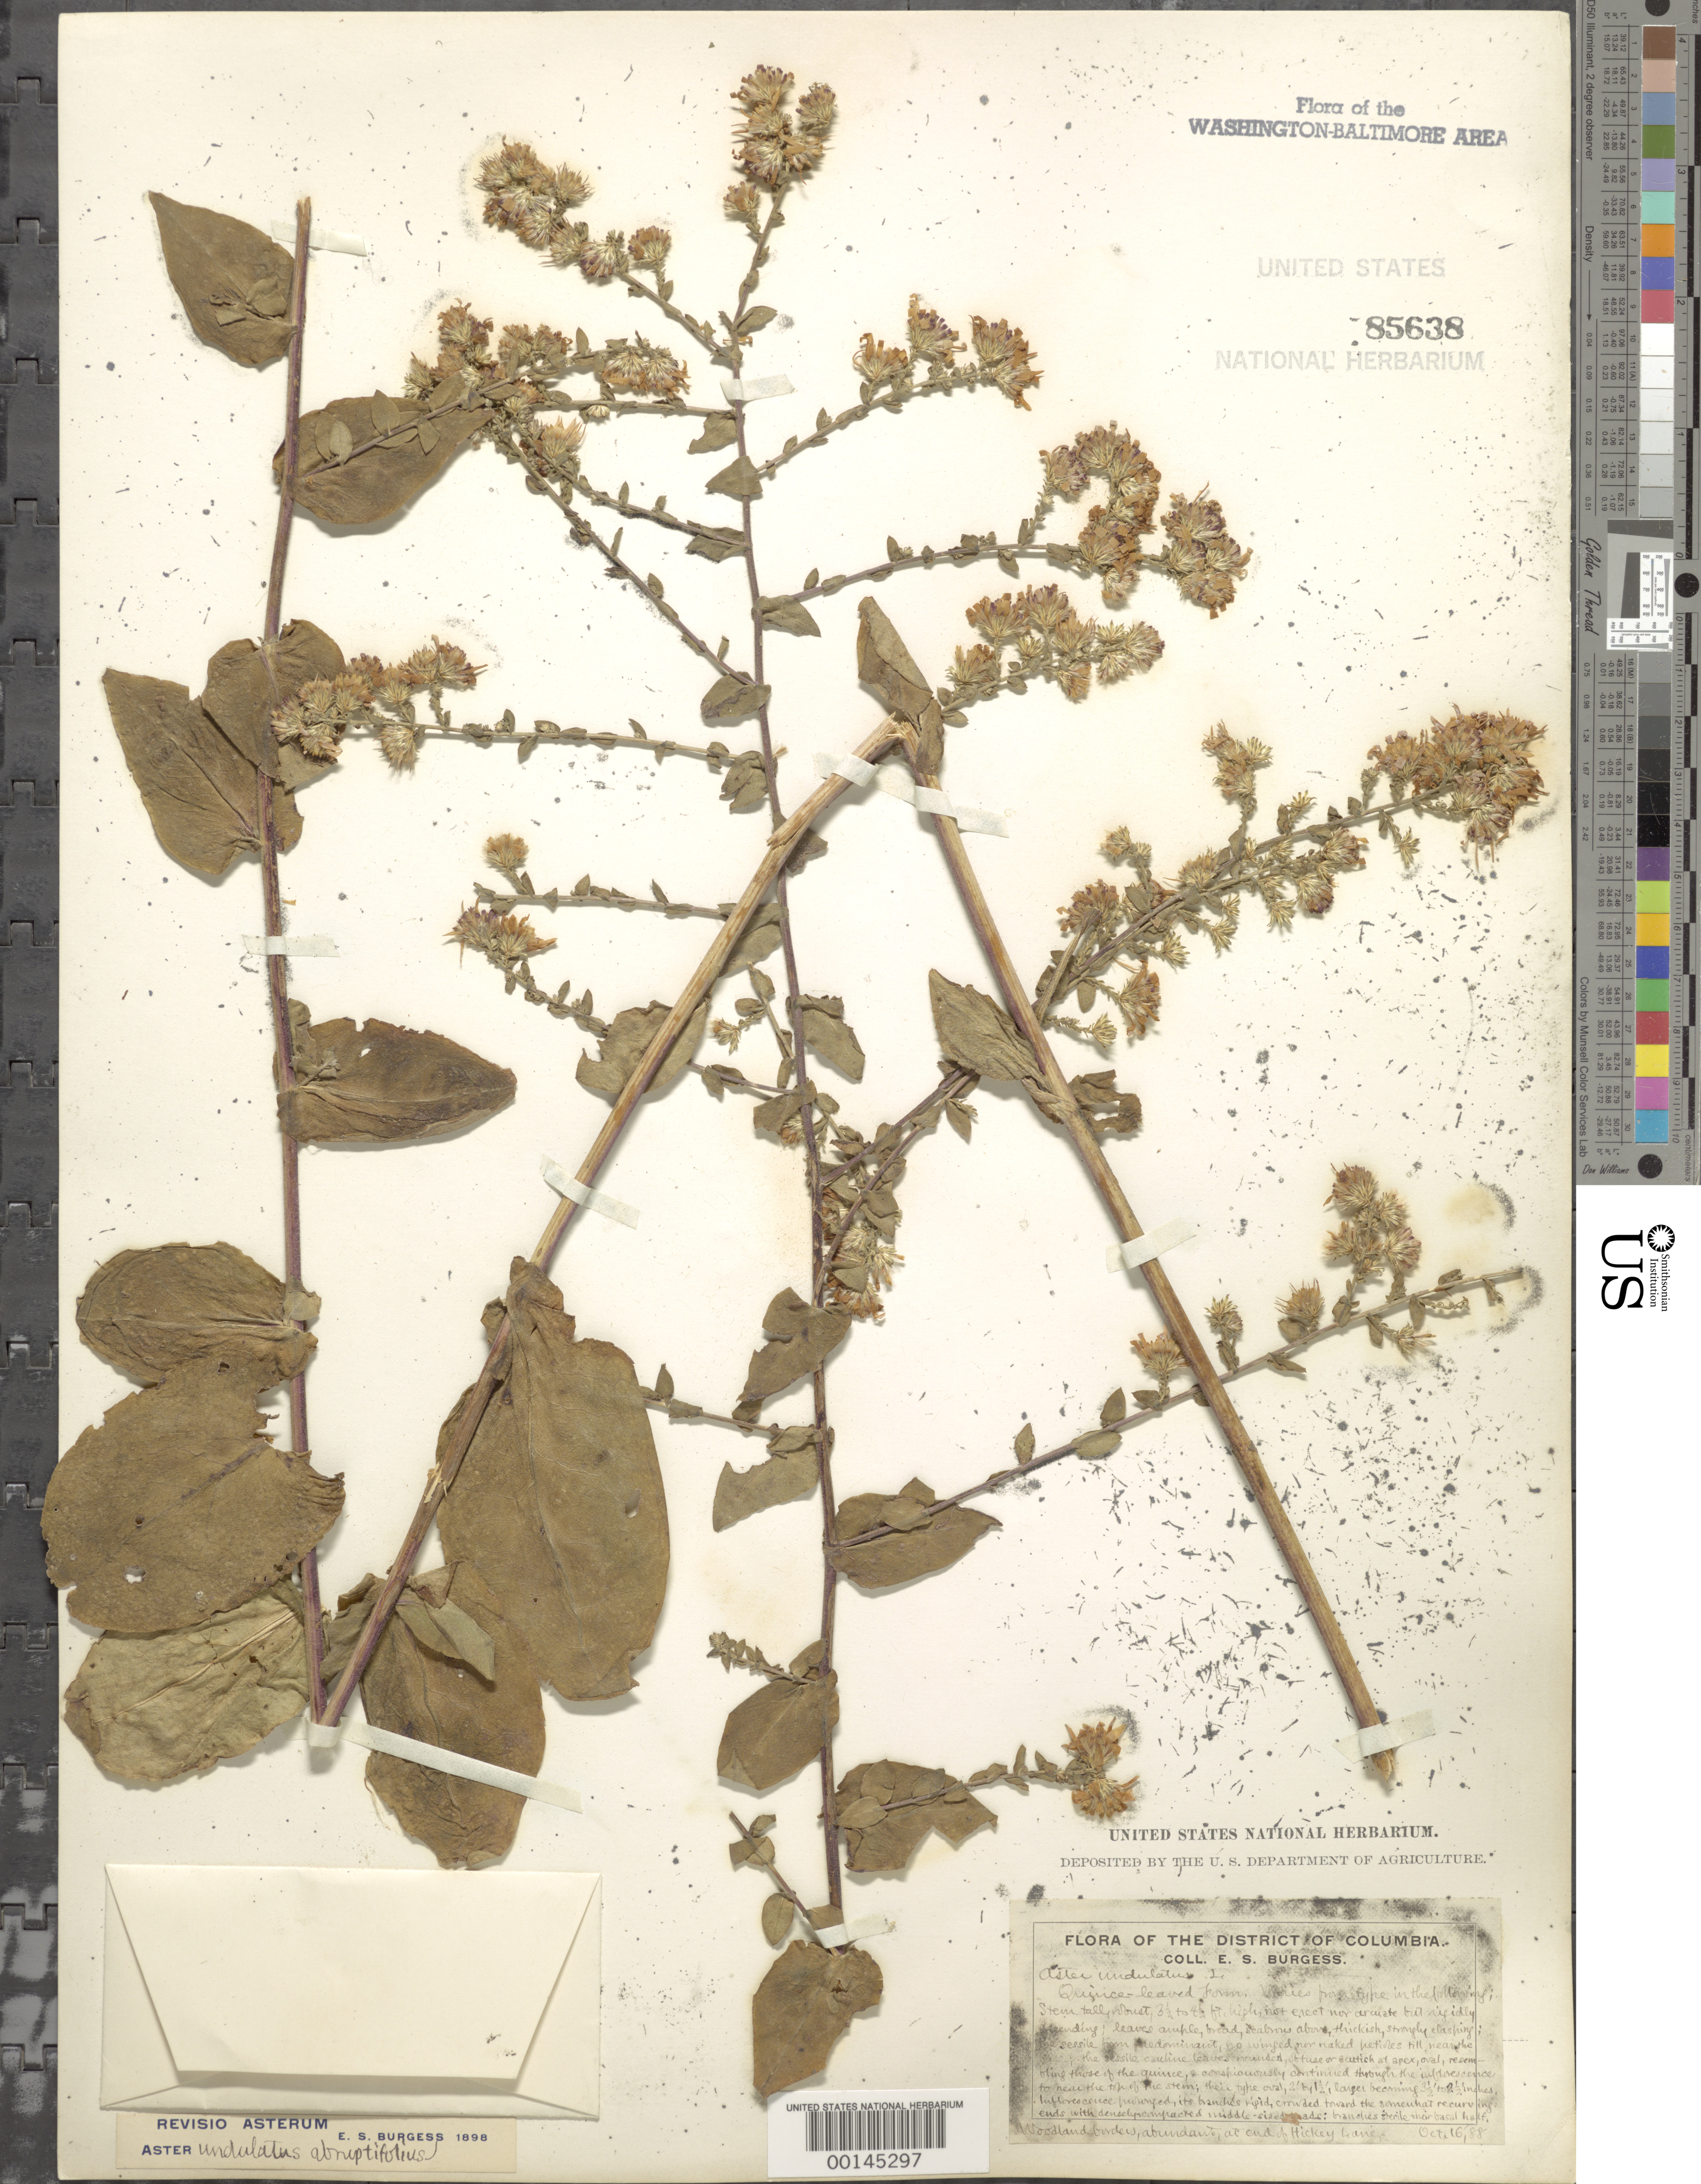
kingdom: Plantae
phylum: Tracheophyta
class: Magnoliopsida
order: Asterales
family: Asteraceae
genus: Symphyotrichum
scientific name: Symphyotrichum undulatum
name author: (L.) G.L. Nesom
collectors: E. Burgess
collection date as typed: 16 Oct 1888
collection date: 1888-10-16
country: United States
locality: End of Hickey Lane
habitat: Woodland border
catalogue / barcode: US 85638